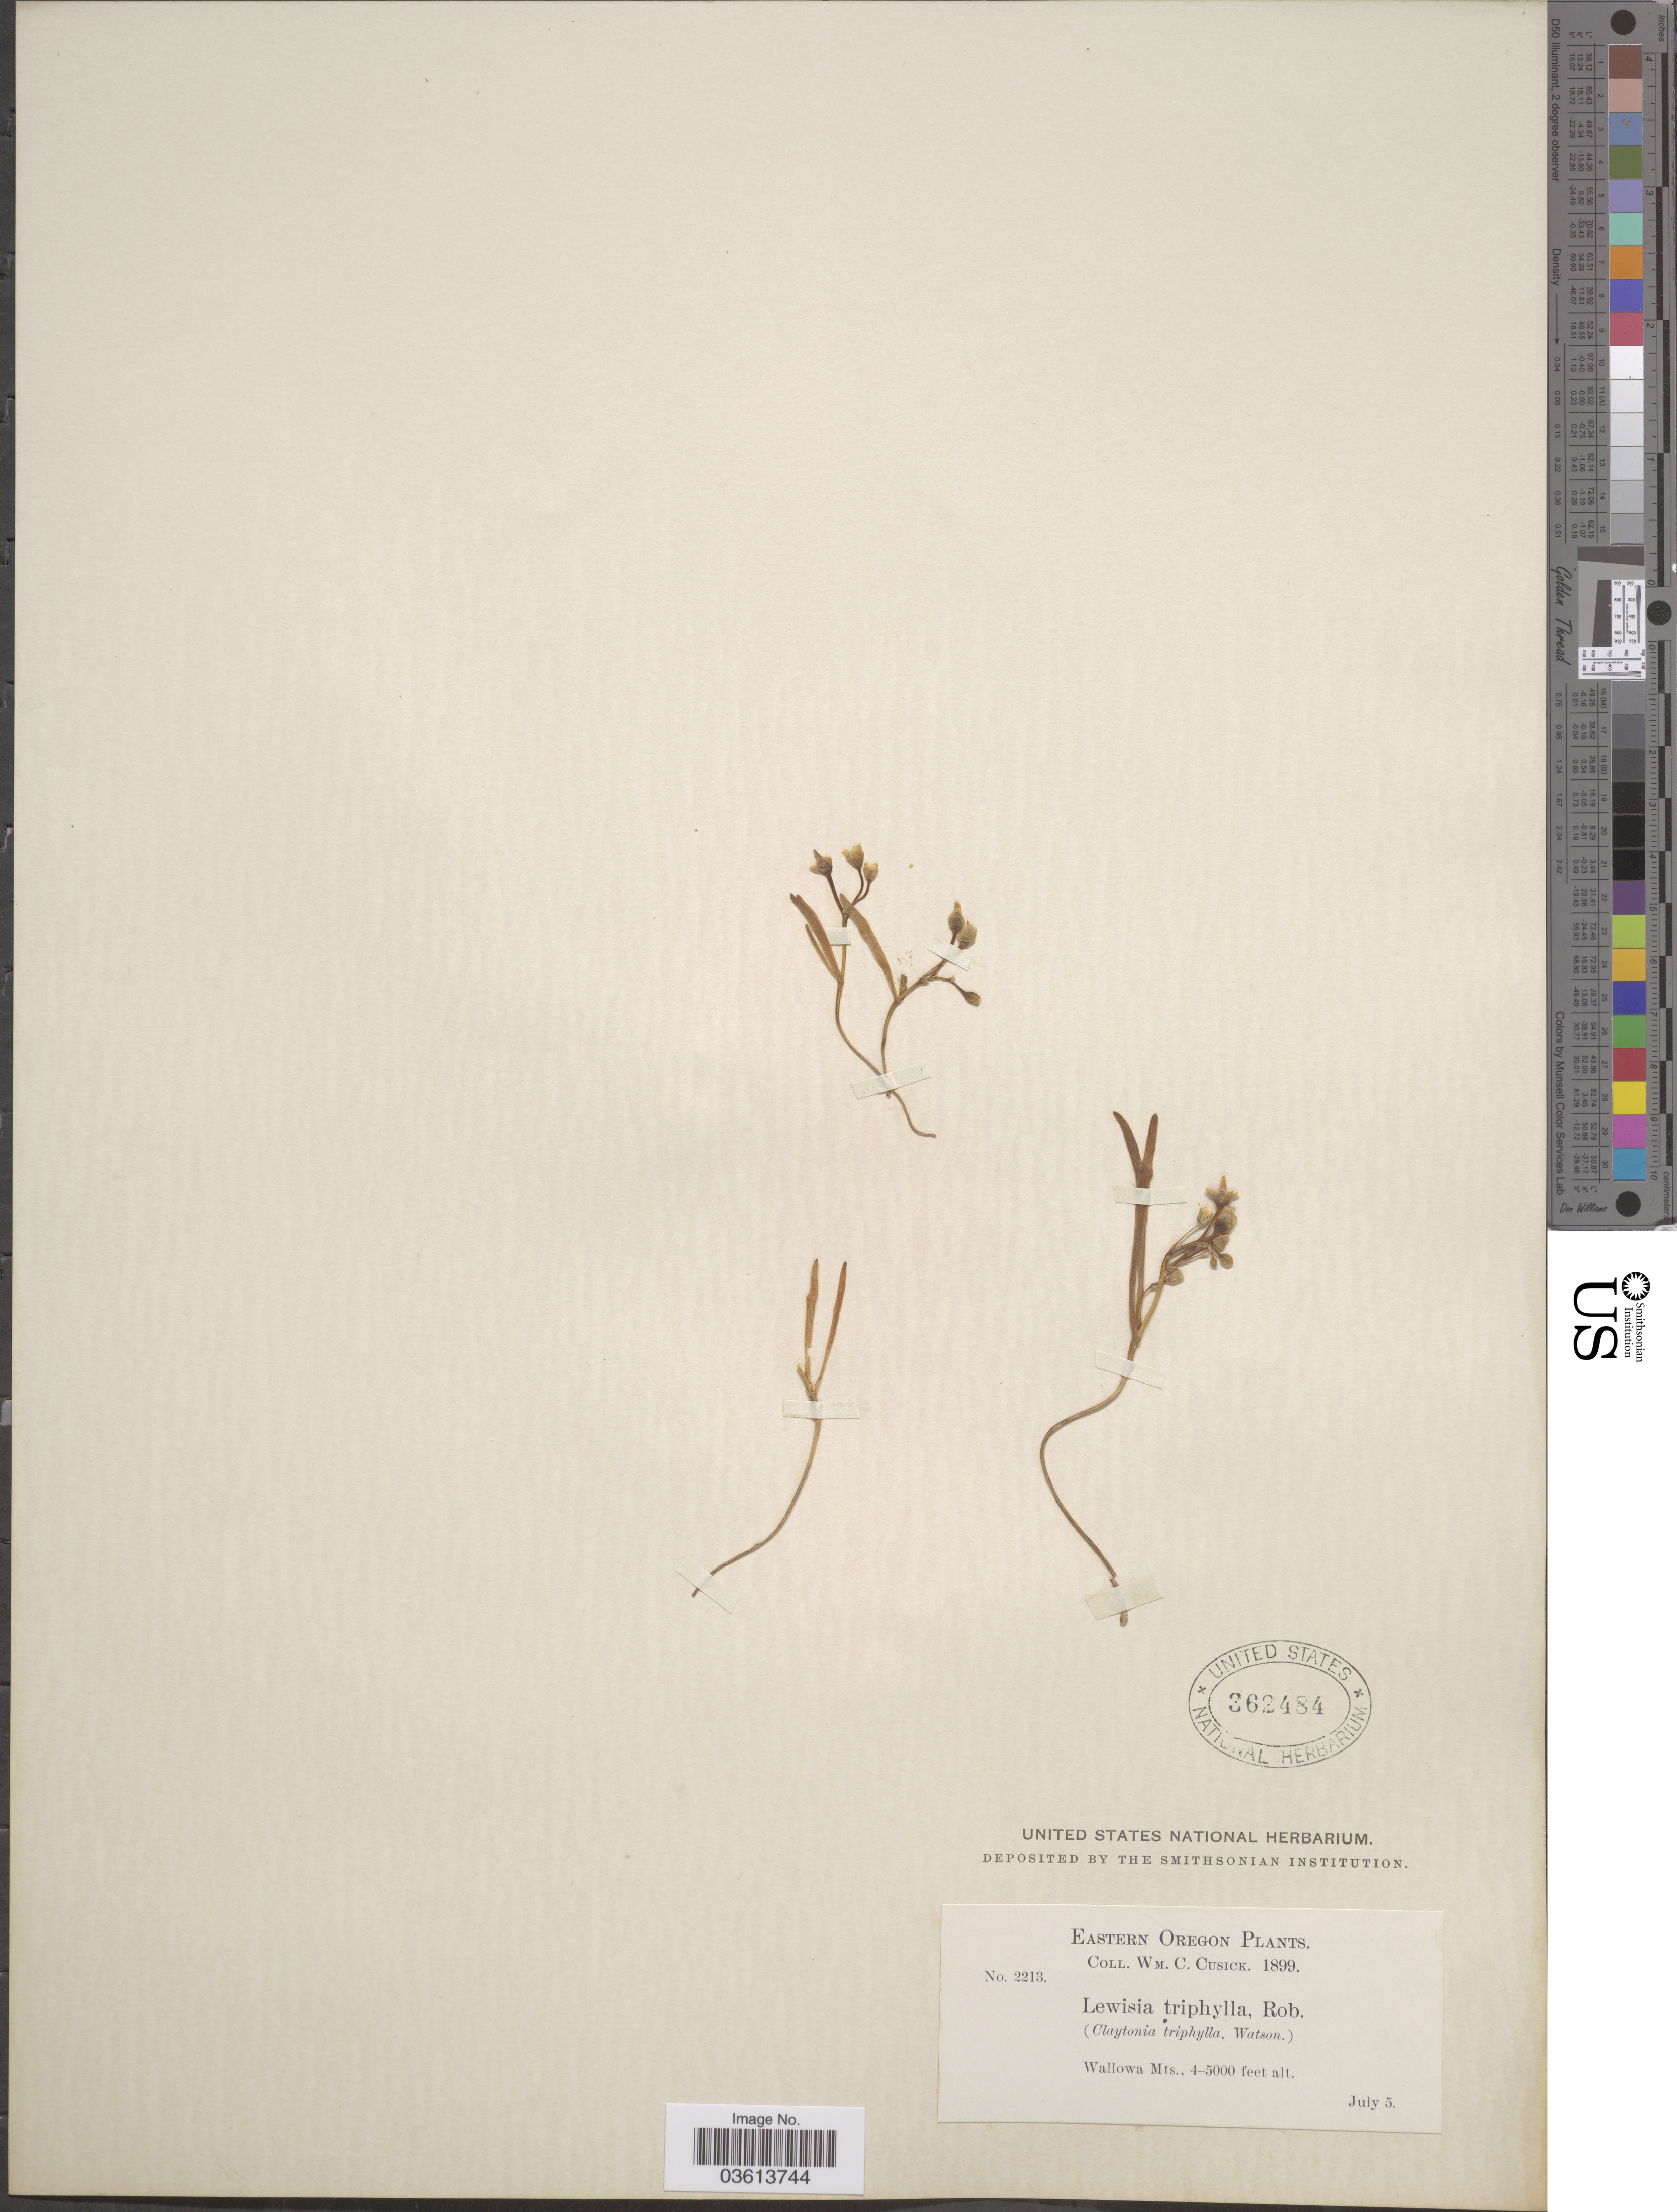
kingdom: Plantae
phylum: Tracheophyta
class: Magnoliopsida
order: Caryophyllales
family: Montiaceae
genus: Erocallis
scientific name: Erocallis triphylla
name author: (S. Watson) Rydb.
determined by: Strong, Mark T., (BOT), Smithsonian Institution - National Museum of Natural History (UNITED STATES)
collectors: W. C. Cusick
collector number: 2213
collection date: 1899-07-05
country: United States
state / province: Oregon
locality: Eastern Oregon. Wallowa Mts.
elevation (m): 1219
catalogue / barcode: US 362484